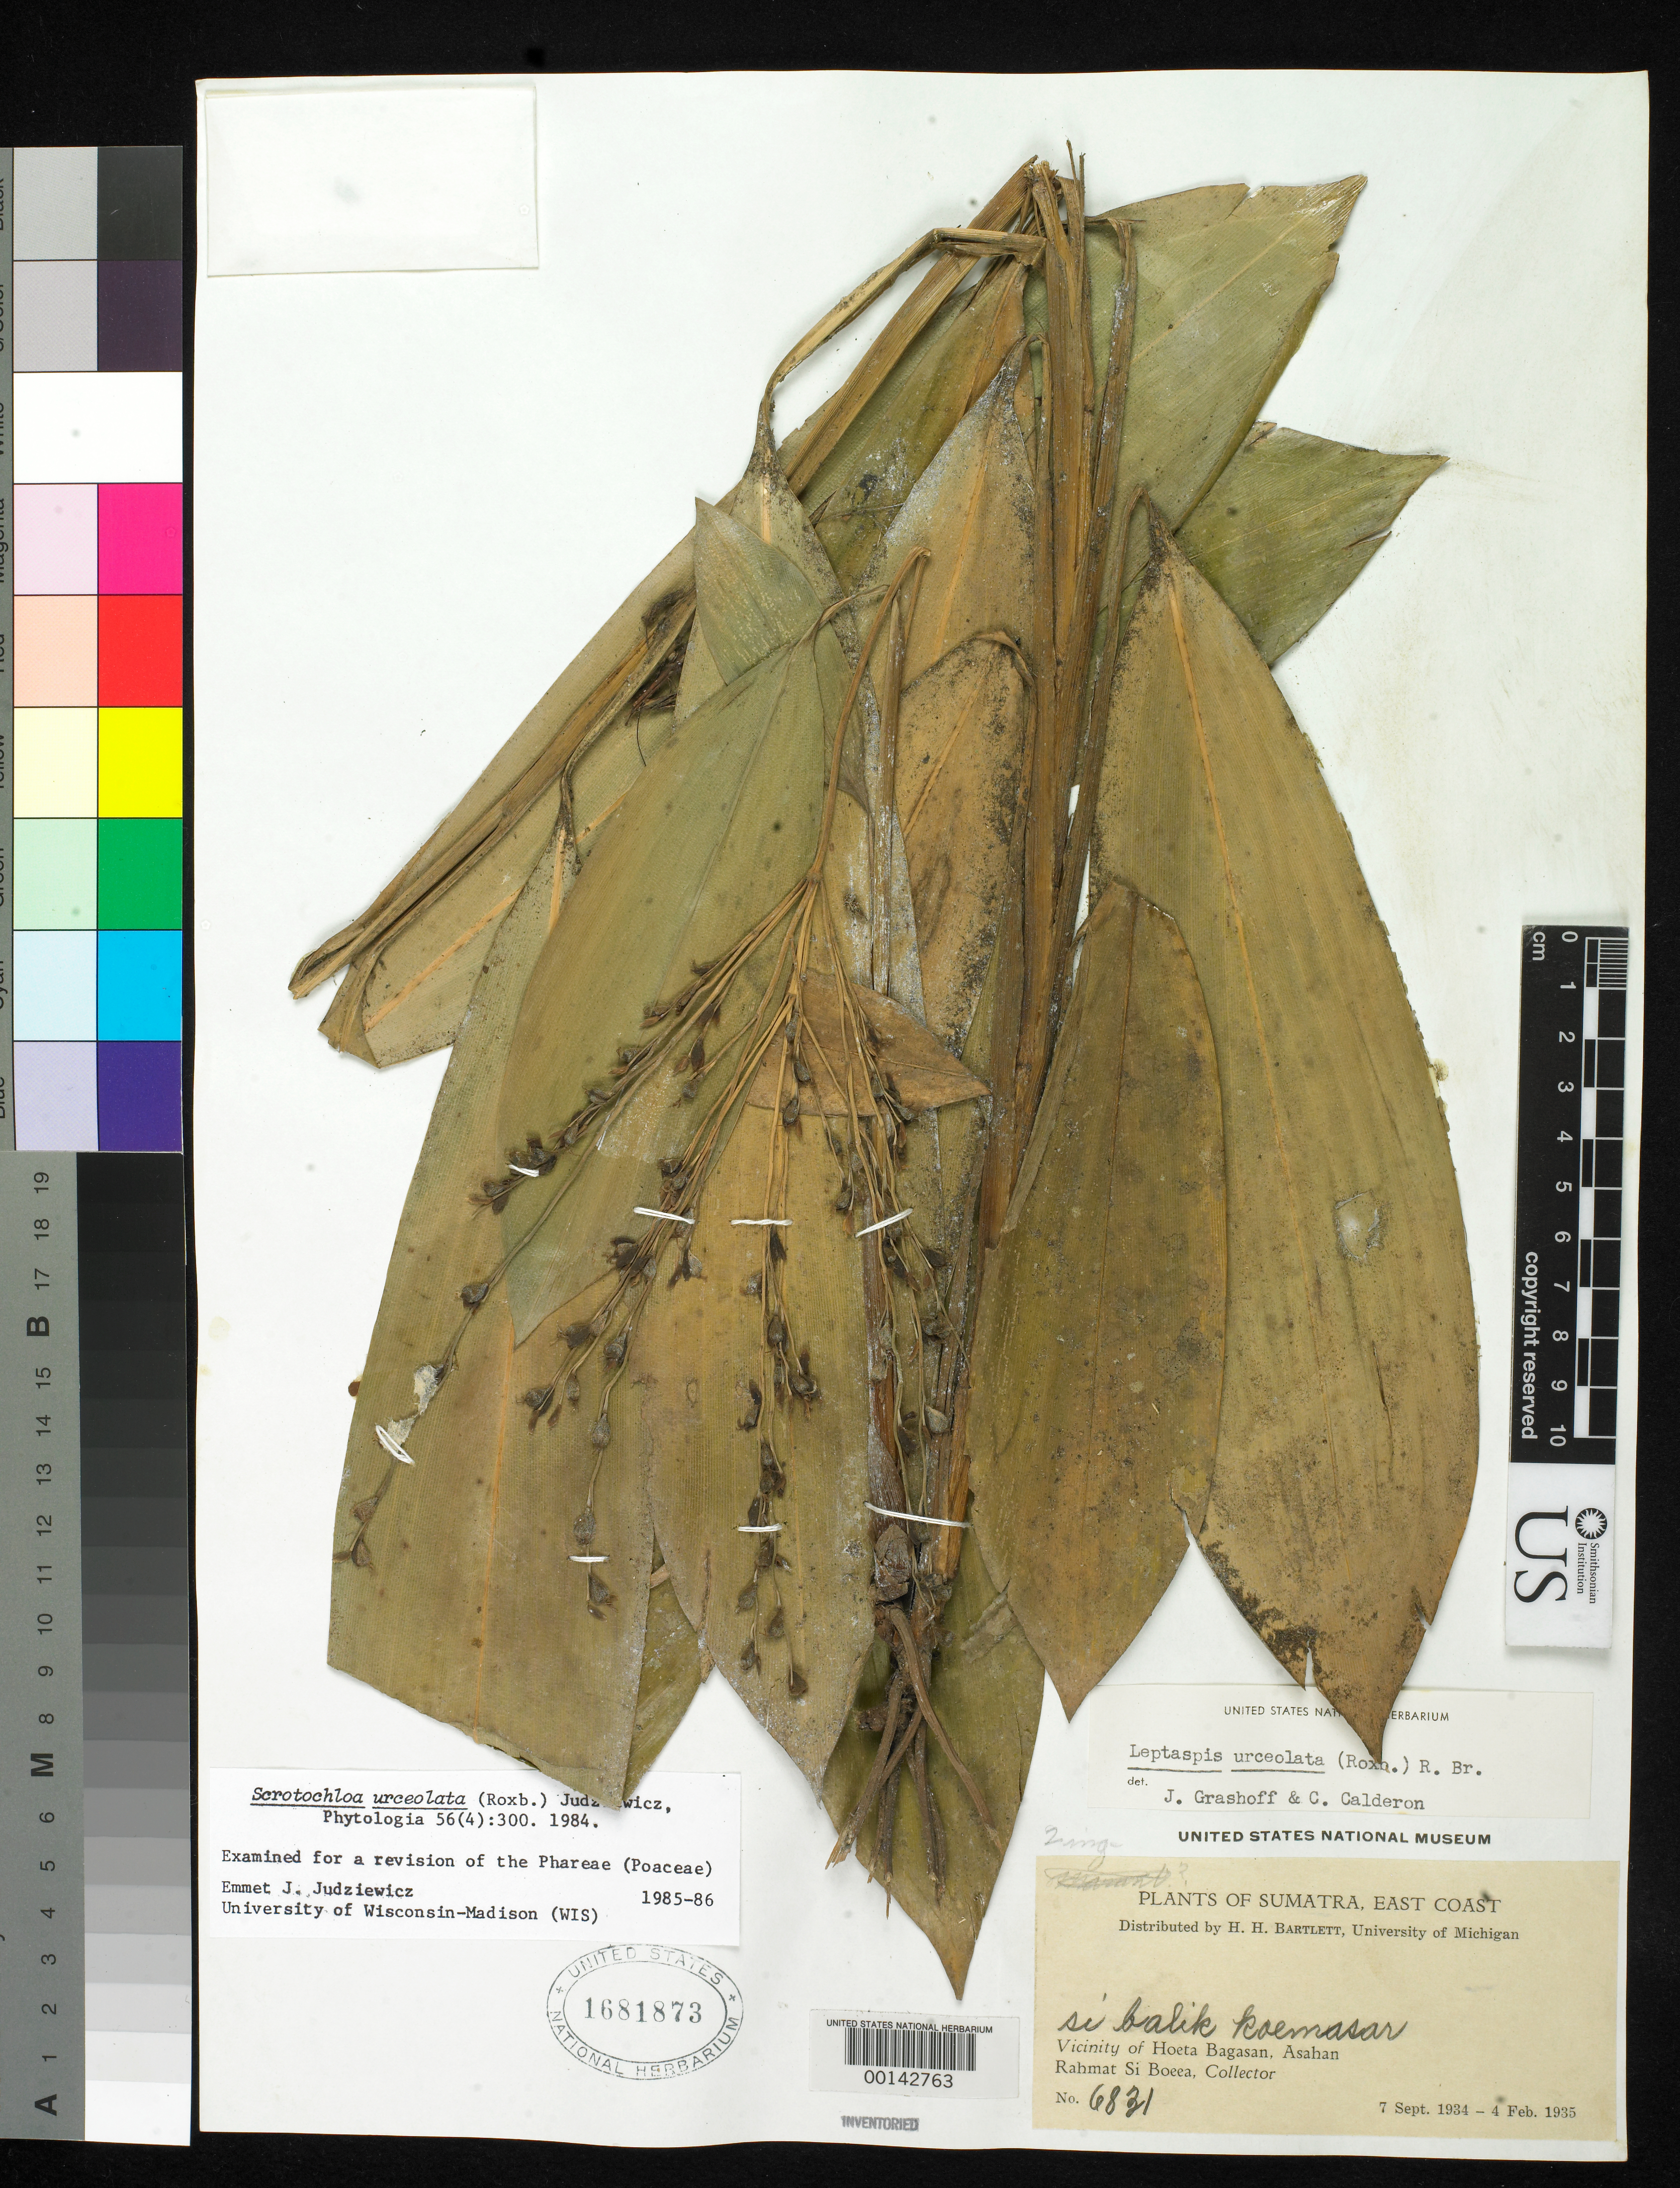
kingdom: Plantae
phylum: Tracheophyta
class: Liliopsida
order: Poales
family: Poaceae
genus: Scrotochloa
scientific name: Scrotochloa urceolata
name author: (Roxb.) Judz.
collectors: Rahmat Si Boeea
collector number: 6831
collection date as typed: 07 Sep 1934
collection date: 1934-09-07/1935-02-04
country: Indonesia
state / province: Sumatra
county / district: Sumatera Utara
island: Sumatra I.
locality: (East Coast) Hoeta Bagasan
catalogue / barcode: US 1681873